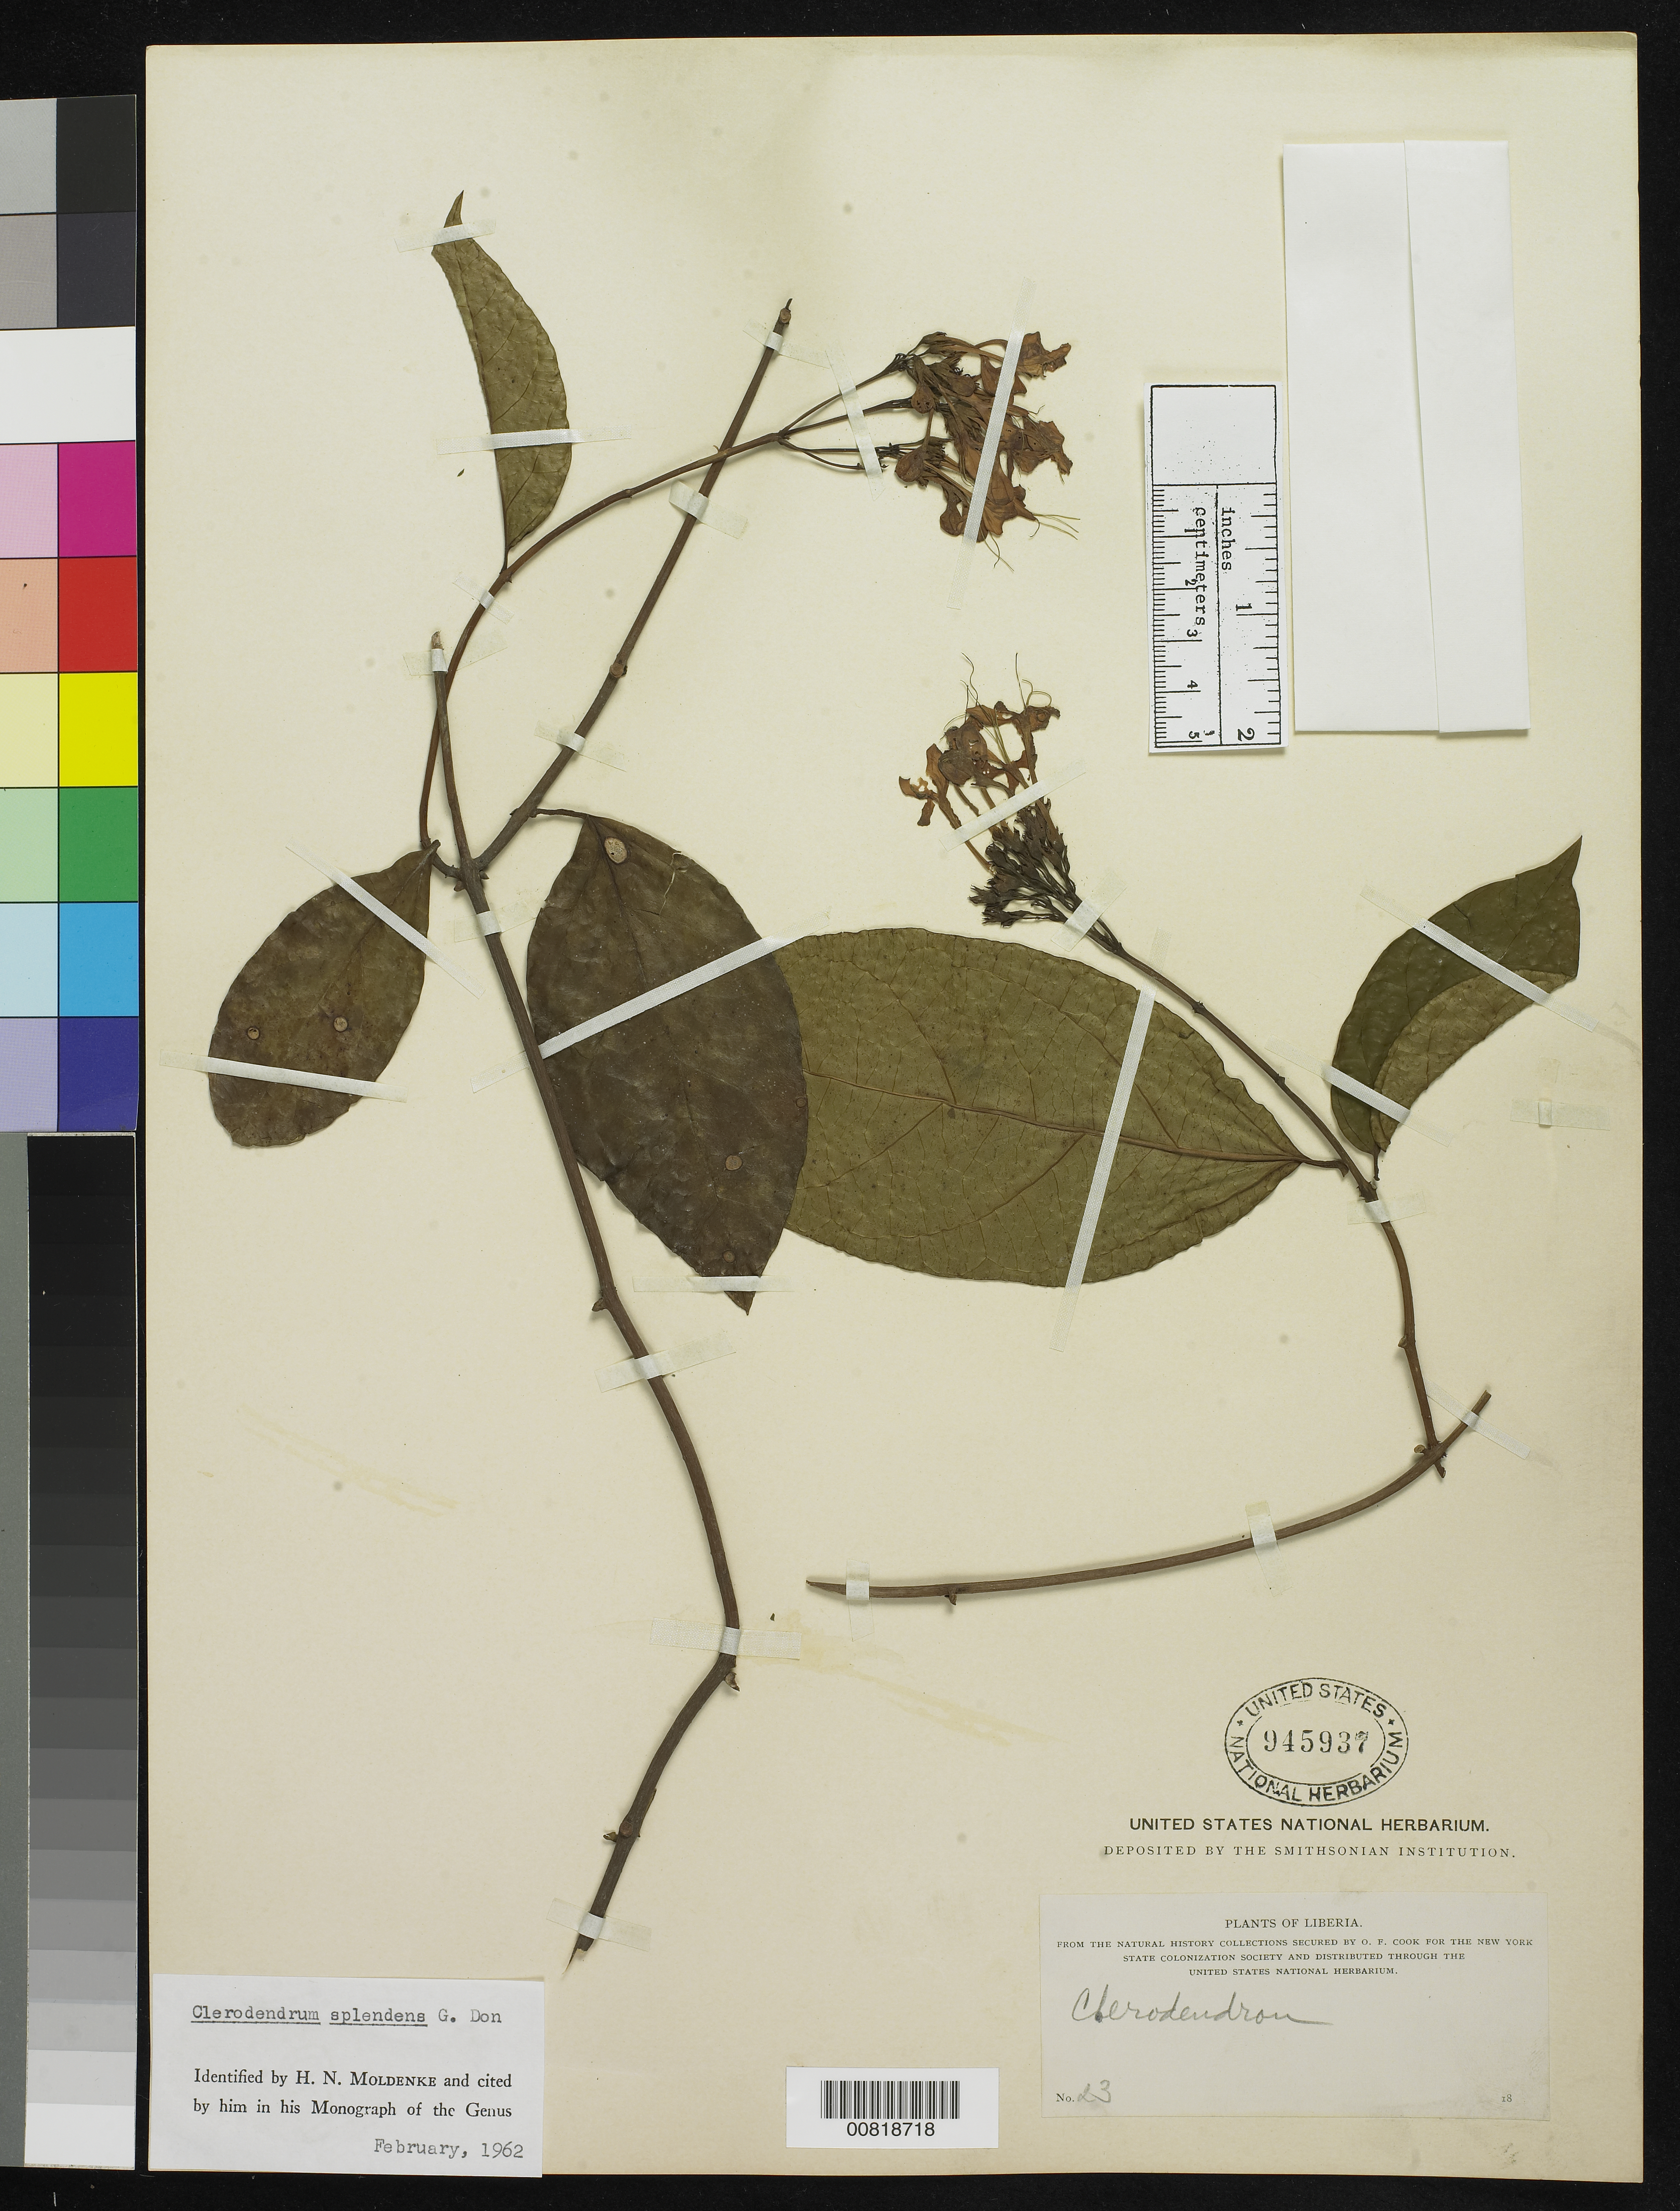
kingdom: Plantae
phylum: Tracheophyta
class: Magnoliopsida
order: Lamiales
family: Lamiaceae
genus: Clerodendrum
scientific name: Clerodendrum splendens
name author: G. Don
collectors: O. F. Cook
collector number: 23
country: Liberia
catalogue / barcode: US 945937